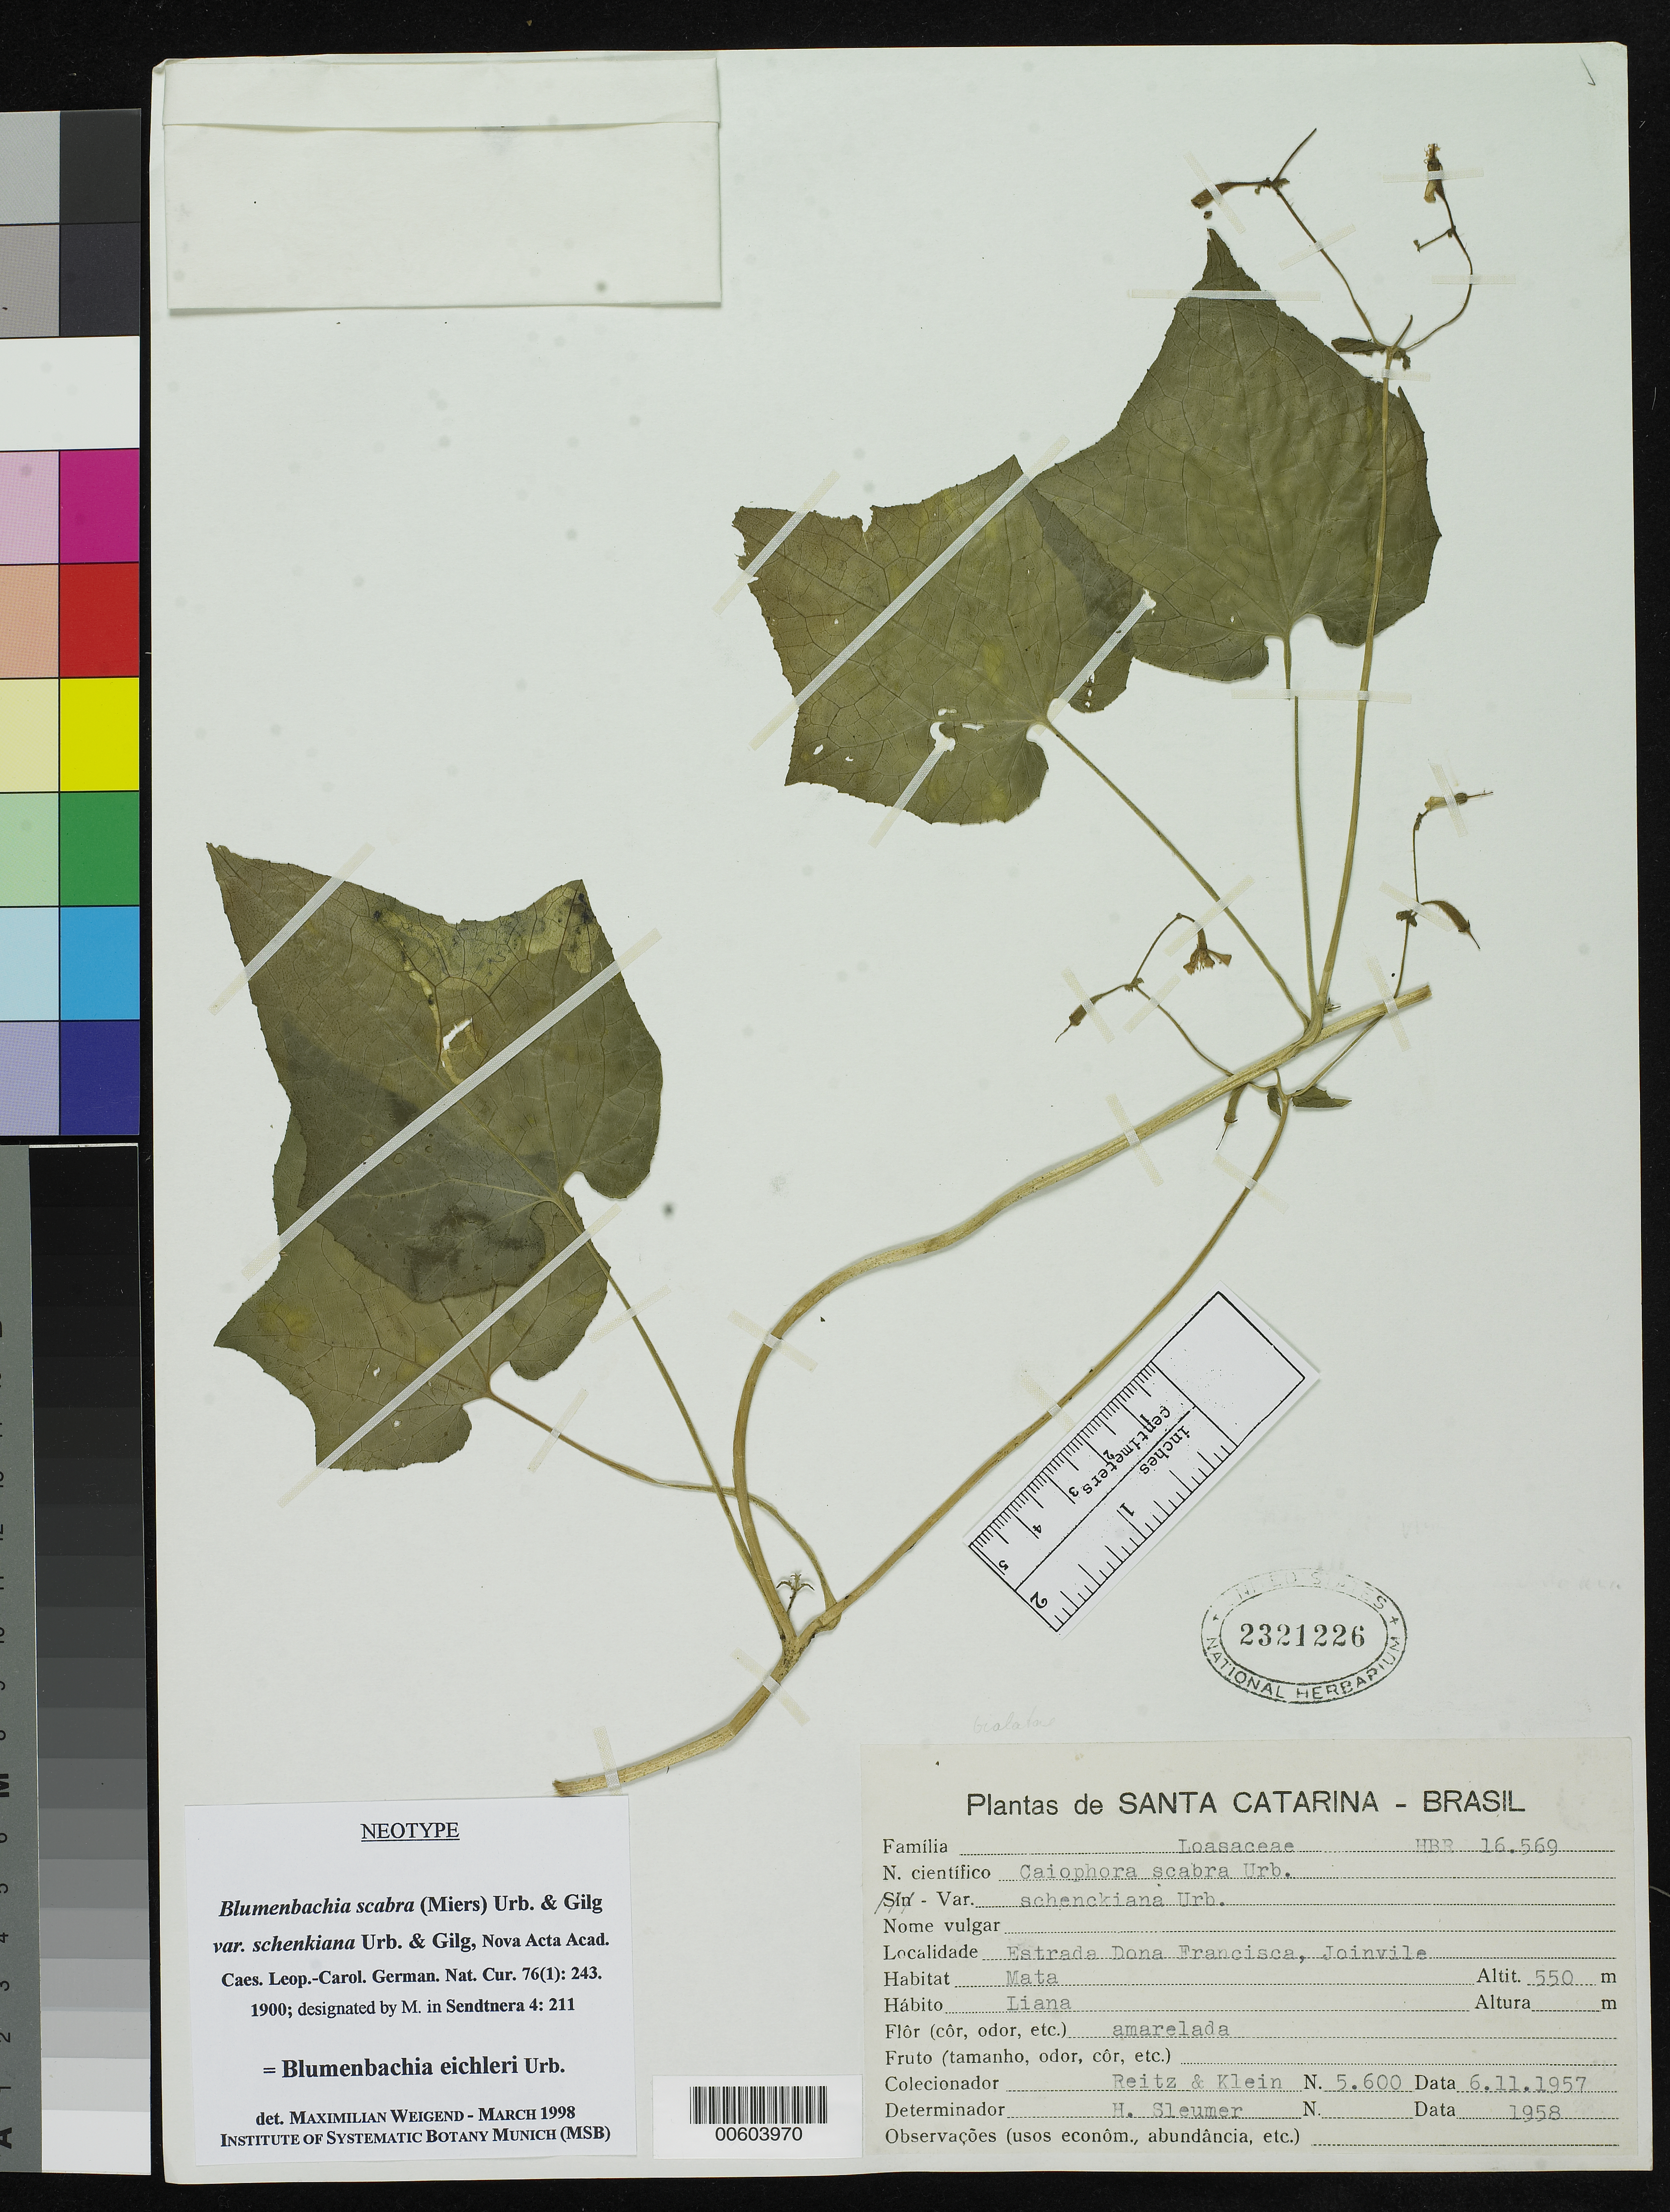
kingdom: Plantae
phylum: Tracheophyta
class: Magnoliopsida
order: Cornales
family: Loasaceae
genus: Blumenbachia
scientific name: Blumenbachia scabra var. schenkiana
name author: Urb. & Gilg in Mart.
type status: Neotype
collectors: R. Reitz & R. M. Klein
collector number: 5600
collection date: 1957-11-06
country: Brazil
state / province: Santa Catarina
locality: Estrada Dona Francisca, Joinvile.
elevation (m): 550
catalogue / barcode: US 2321226